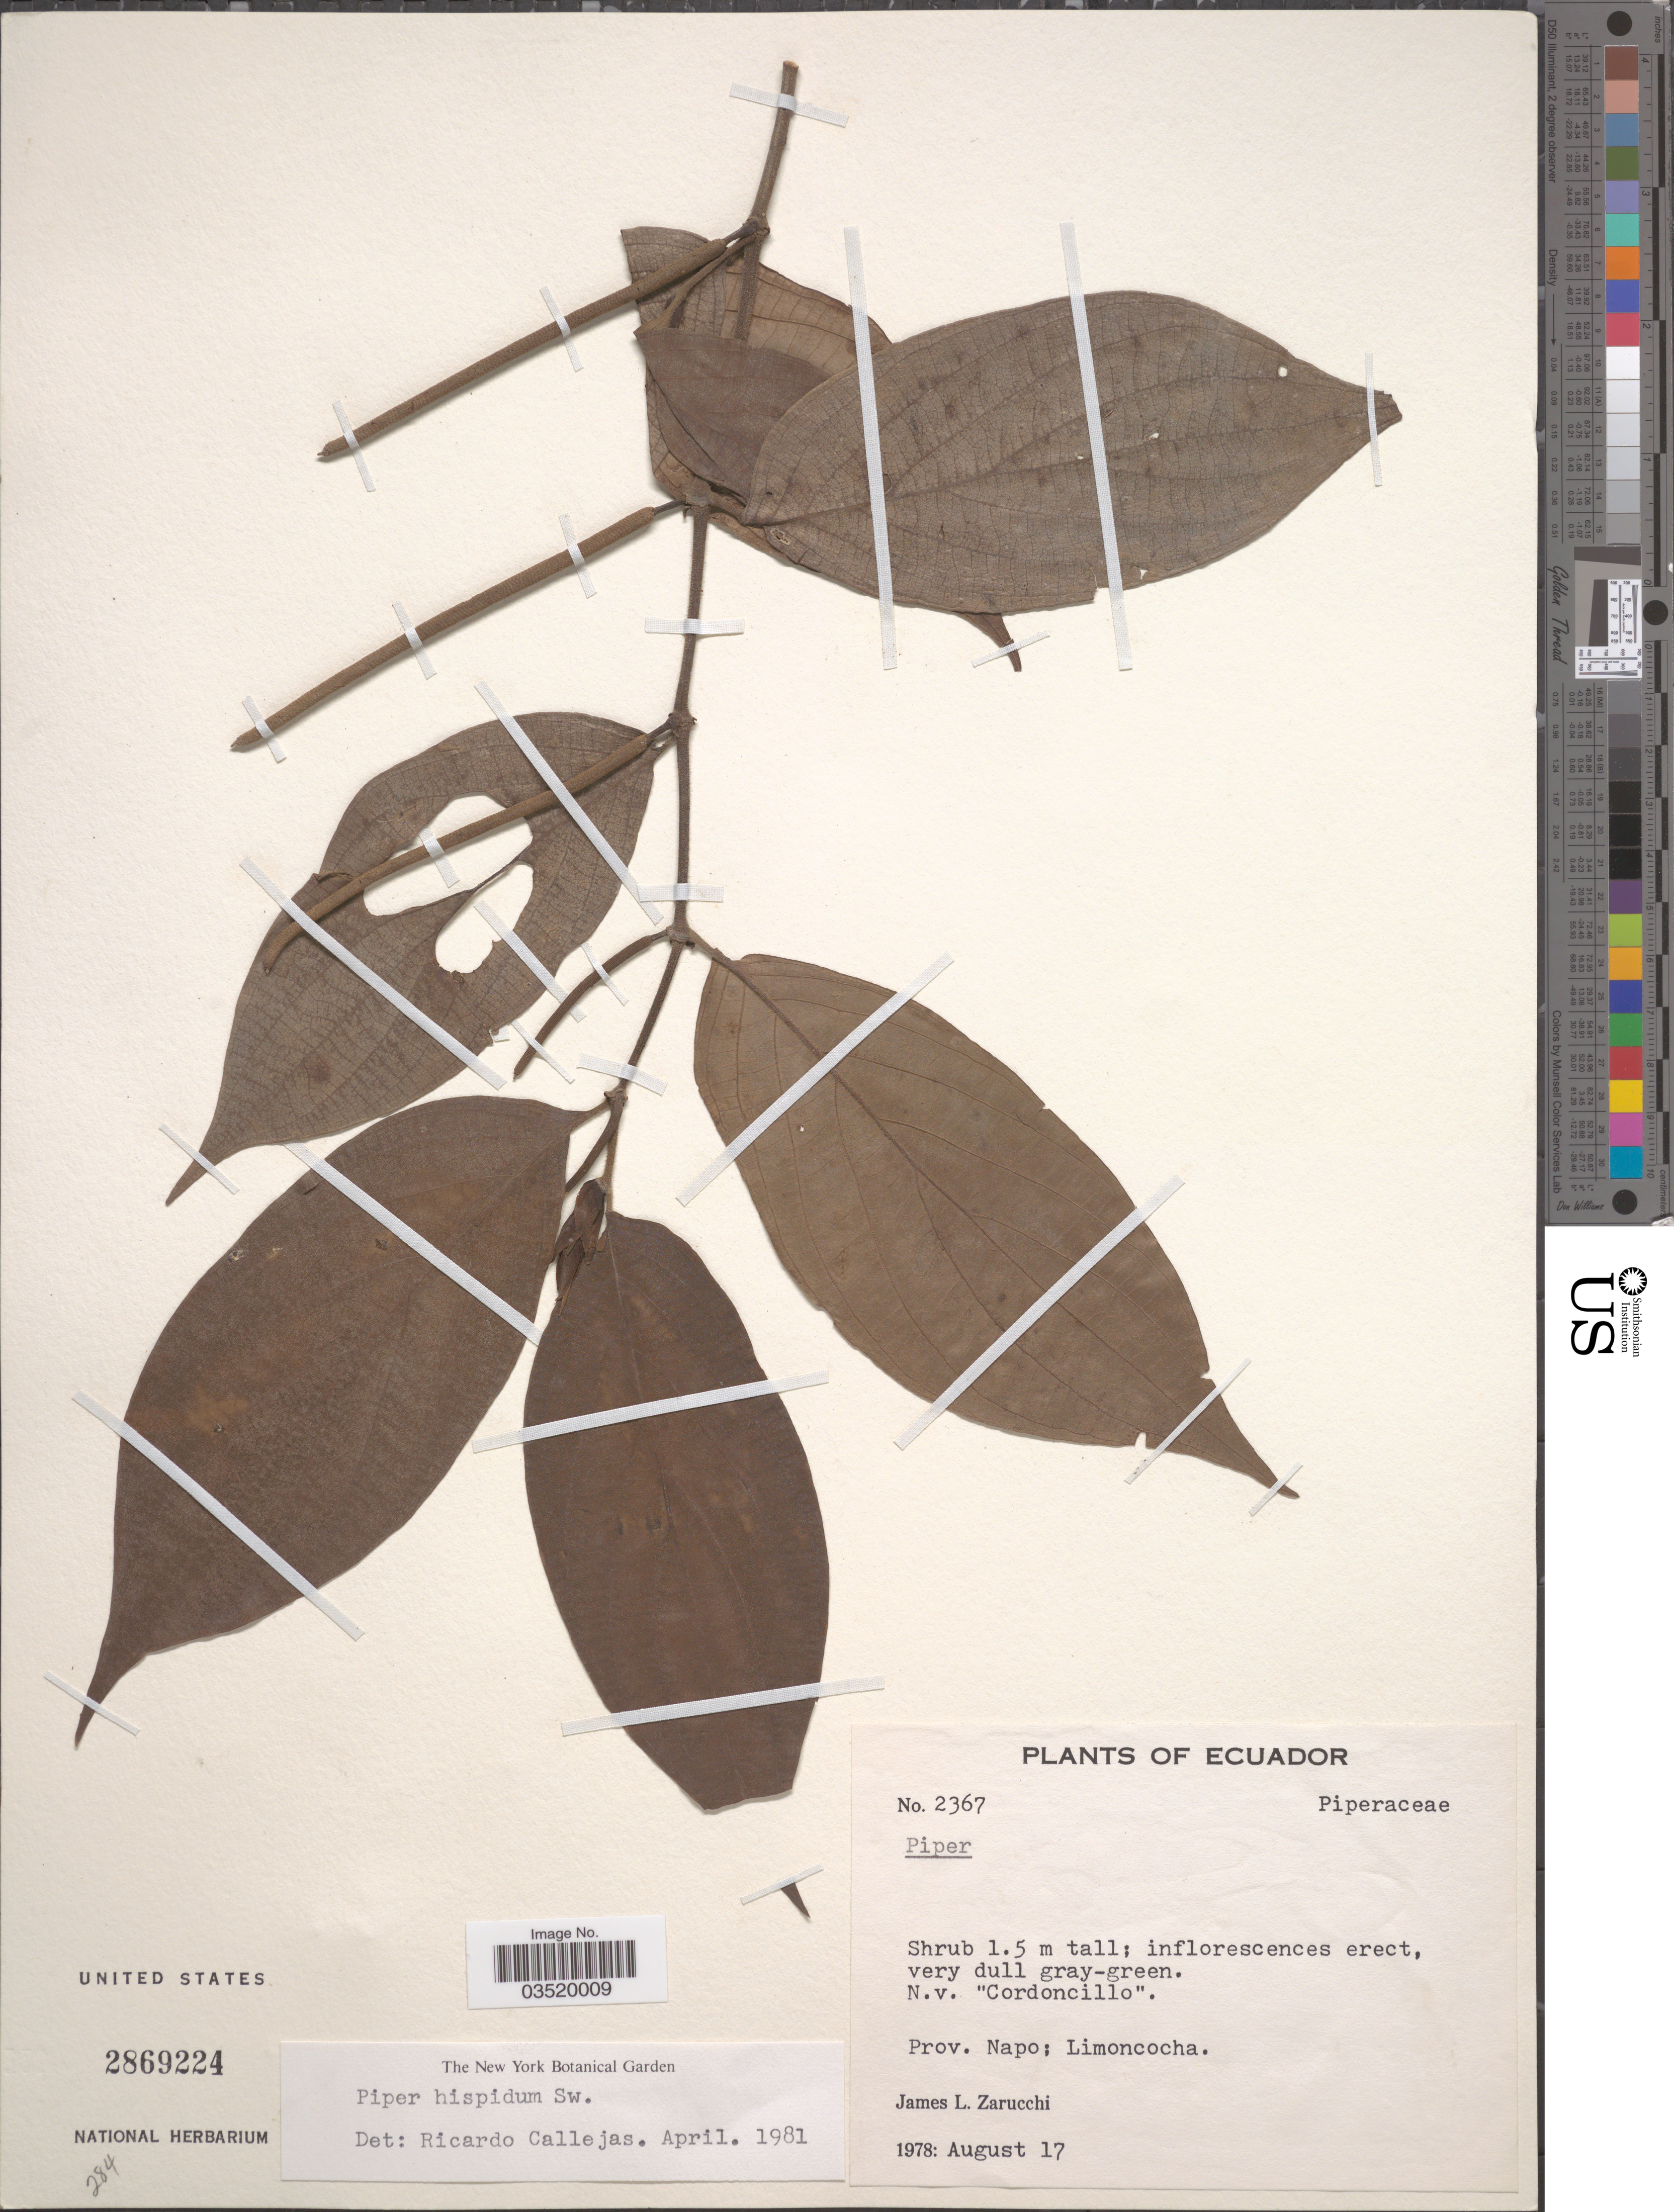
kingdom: Plantae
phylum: Tracheophyta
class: Magnoliopsida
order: Piperales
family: Piperaceae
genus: Piper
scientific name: Piper hispidum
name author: Sw.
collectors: J. L. Zarucchi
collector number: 2367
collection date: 1978-08-17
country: Ecuador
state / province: Napo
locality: Limoncocha.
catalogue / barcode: US 2869224